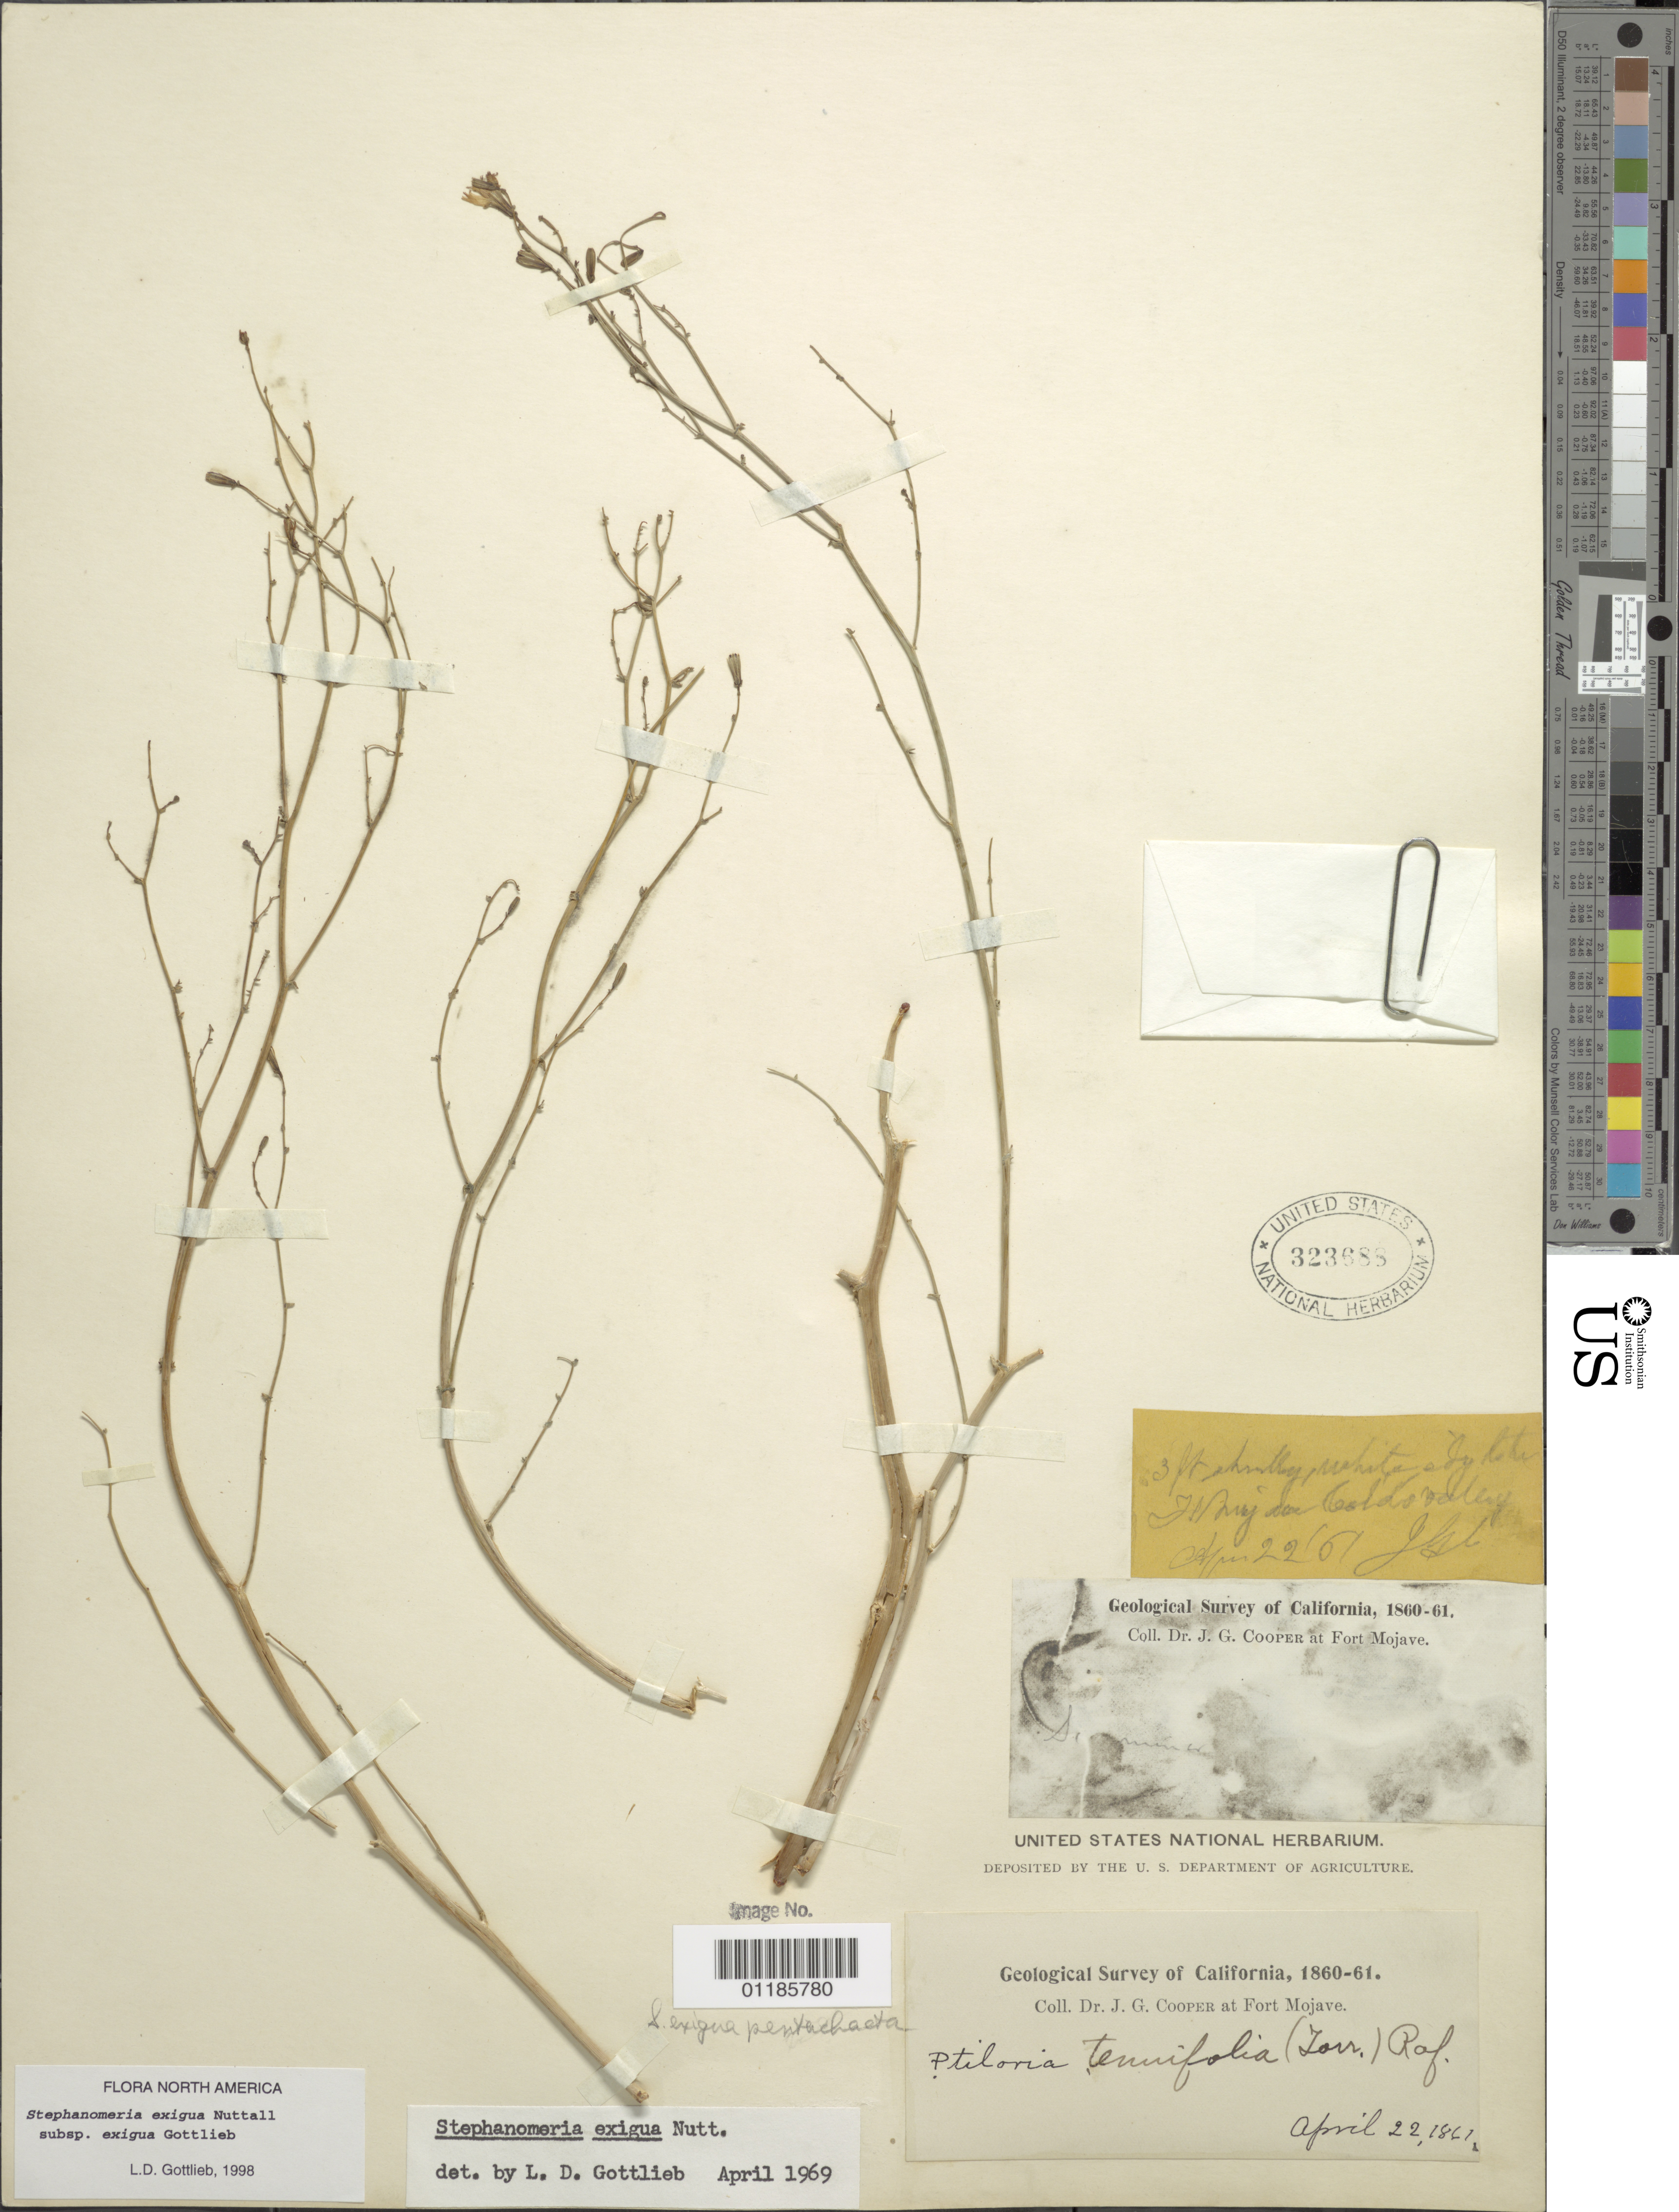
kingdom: Plantae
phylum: Tracheophyta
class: Magnoliopsida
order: Asterales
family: Asteraceae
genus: Stephanomeria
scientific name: Stephanomeria exigua subsp. exigua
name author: Nutt.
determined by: Gottlieb, L. D.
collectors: J. G. Cooper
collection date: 1861-04-22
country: United States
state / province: California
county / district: San Bernardino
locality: Fort Mojave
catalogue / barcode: US 323688